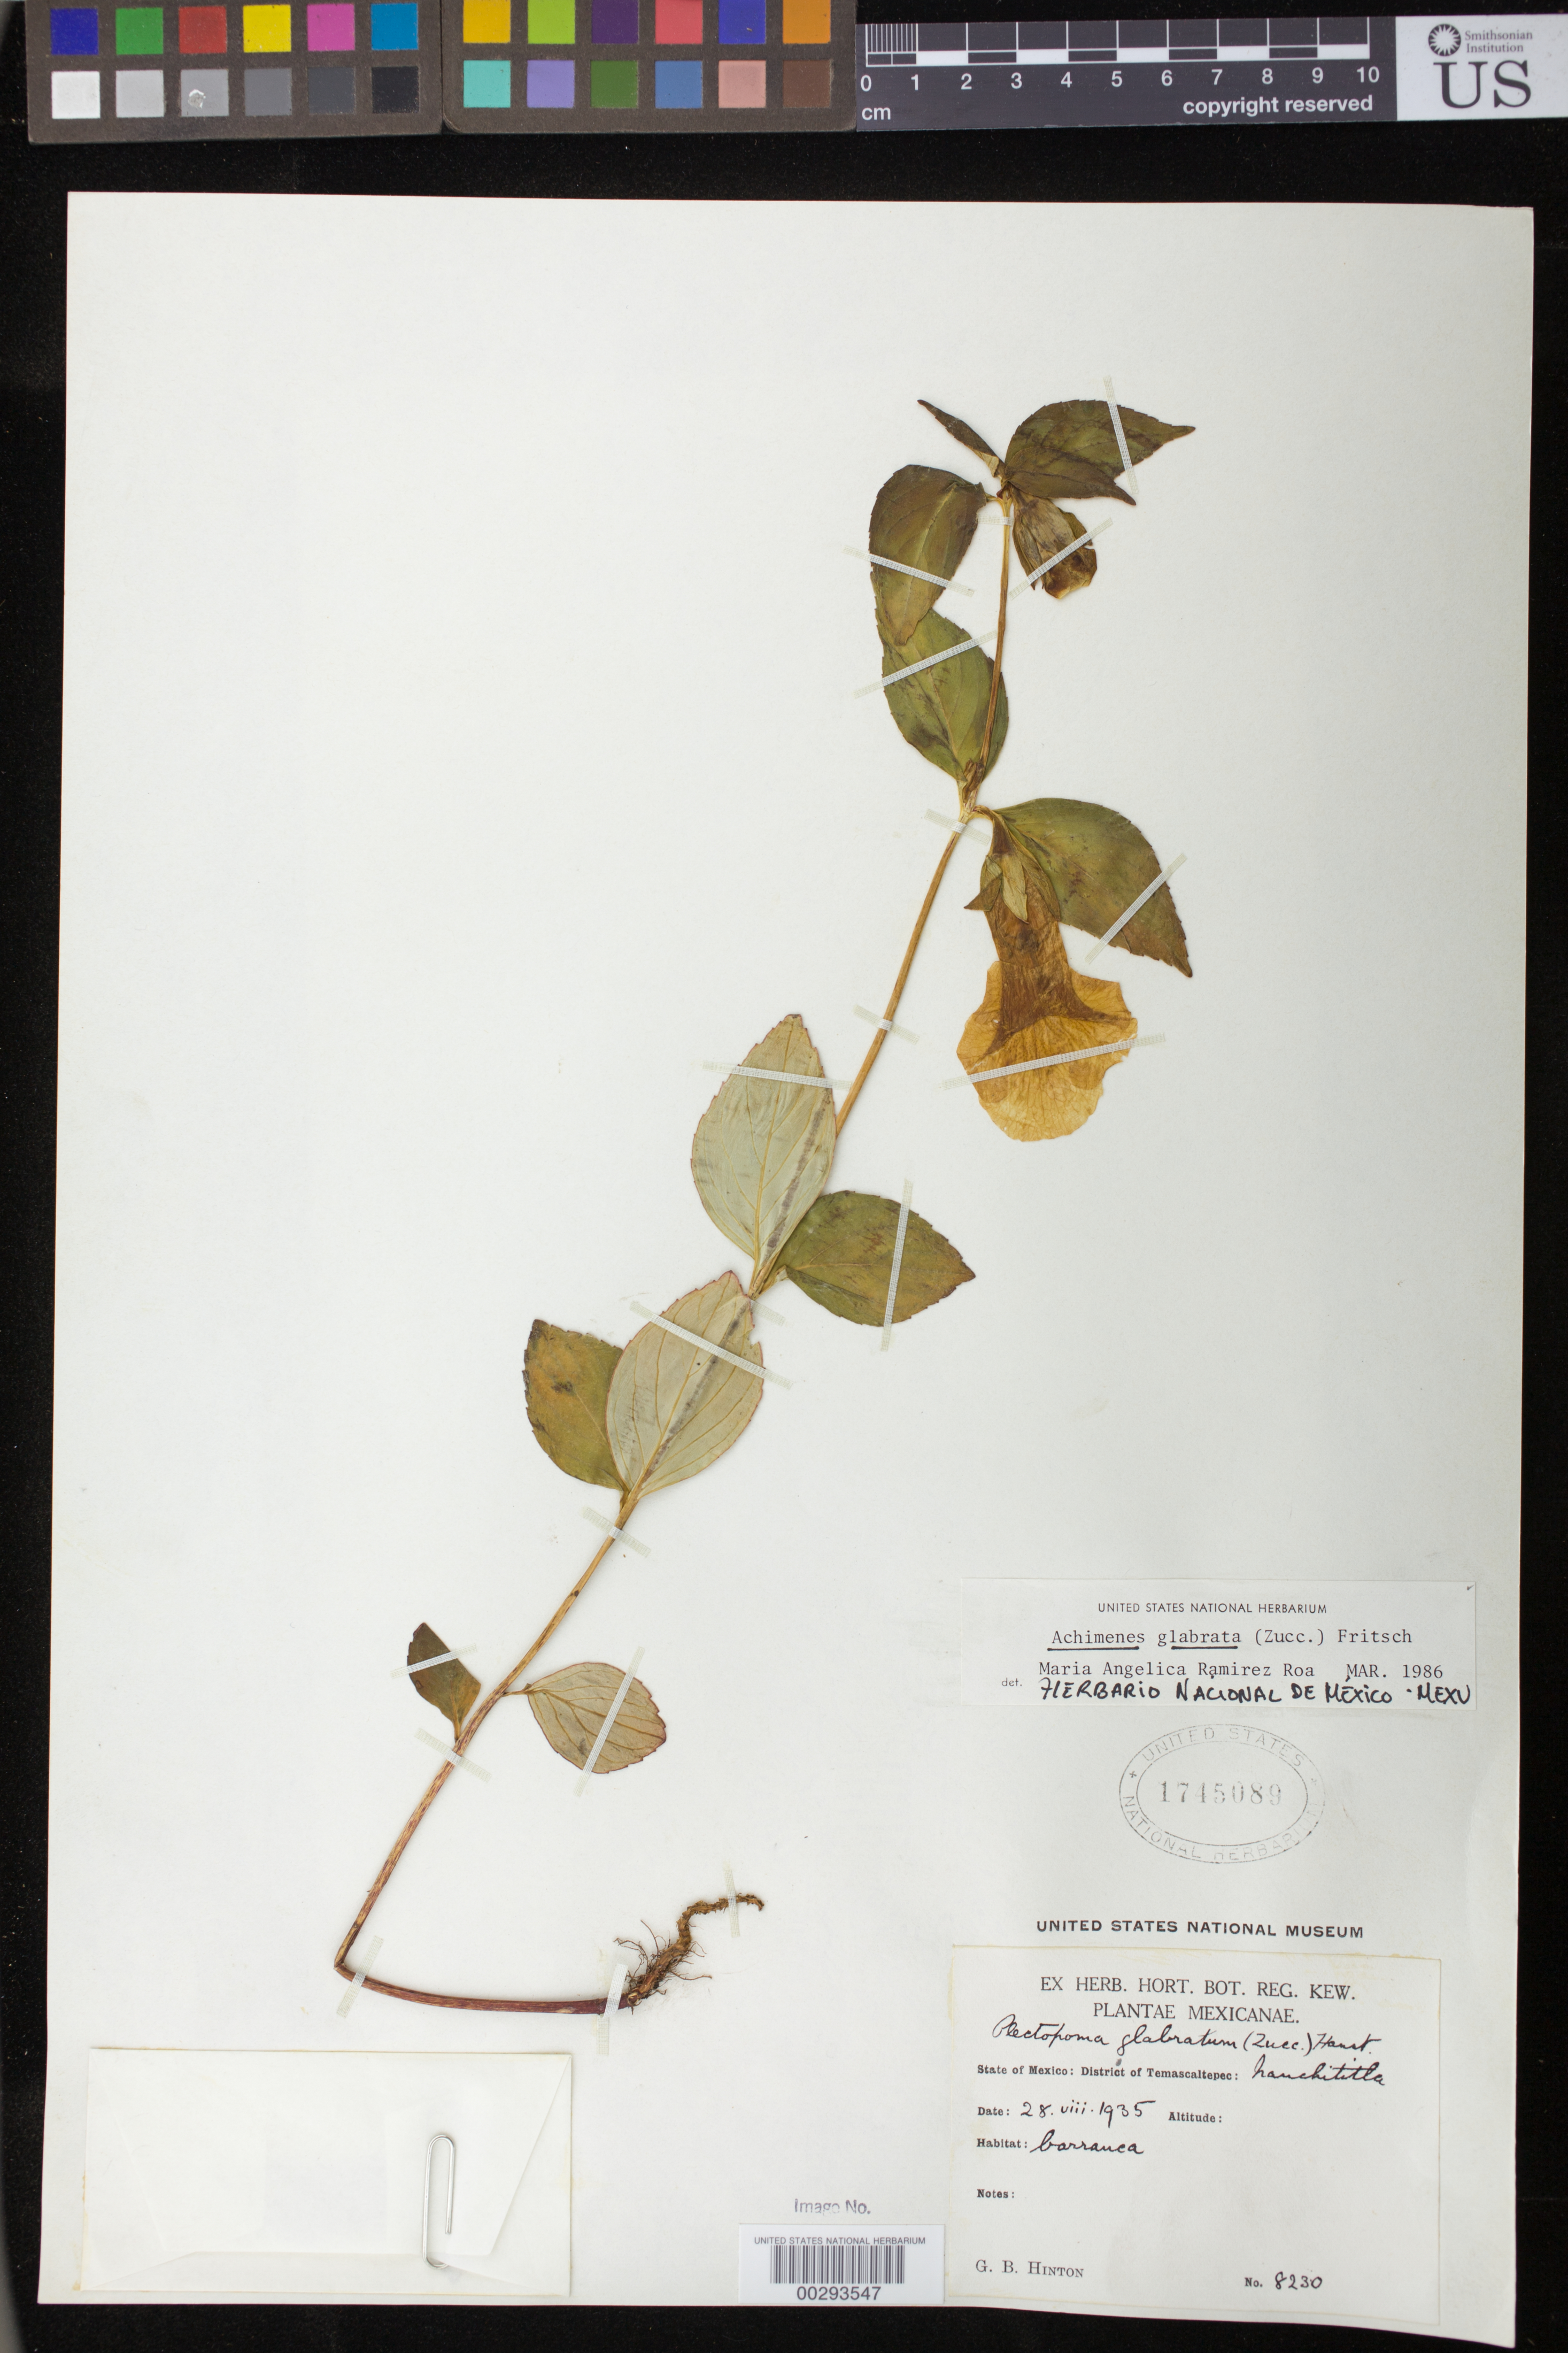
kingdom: Plantae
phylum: Tracheophyta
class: Magnoliopsida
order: Lamiales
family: Gesneriaceae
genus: Achimenes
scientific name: Achimenes glabrata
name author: (Zucc.) Fritsch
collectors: G. B. Hinton & et al.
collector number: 8230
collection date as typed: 28 Aug 1935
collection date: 1935-08-28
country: Mexico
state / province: México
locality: Temascaltepec Dist. Nauchititla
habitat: Barranca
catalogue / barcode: US 1745089